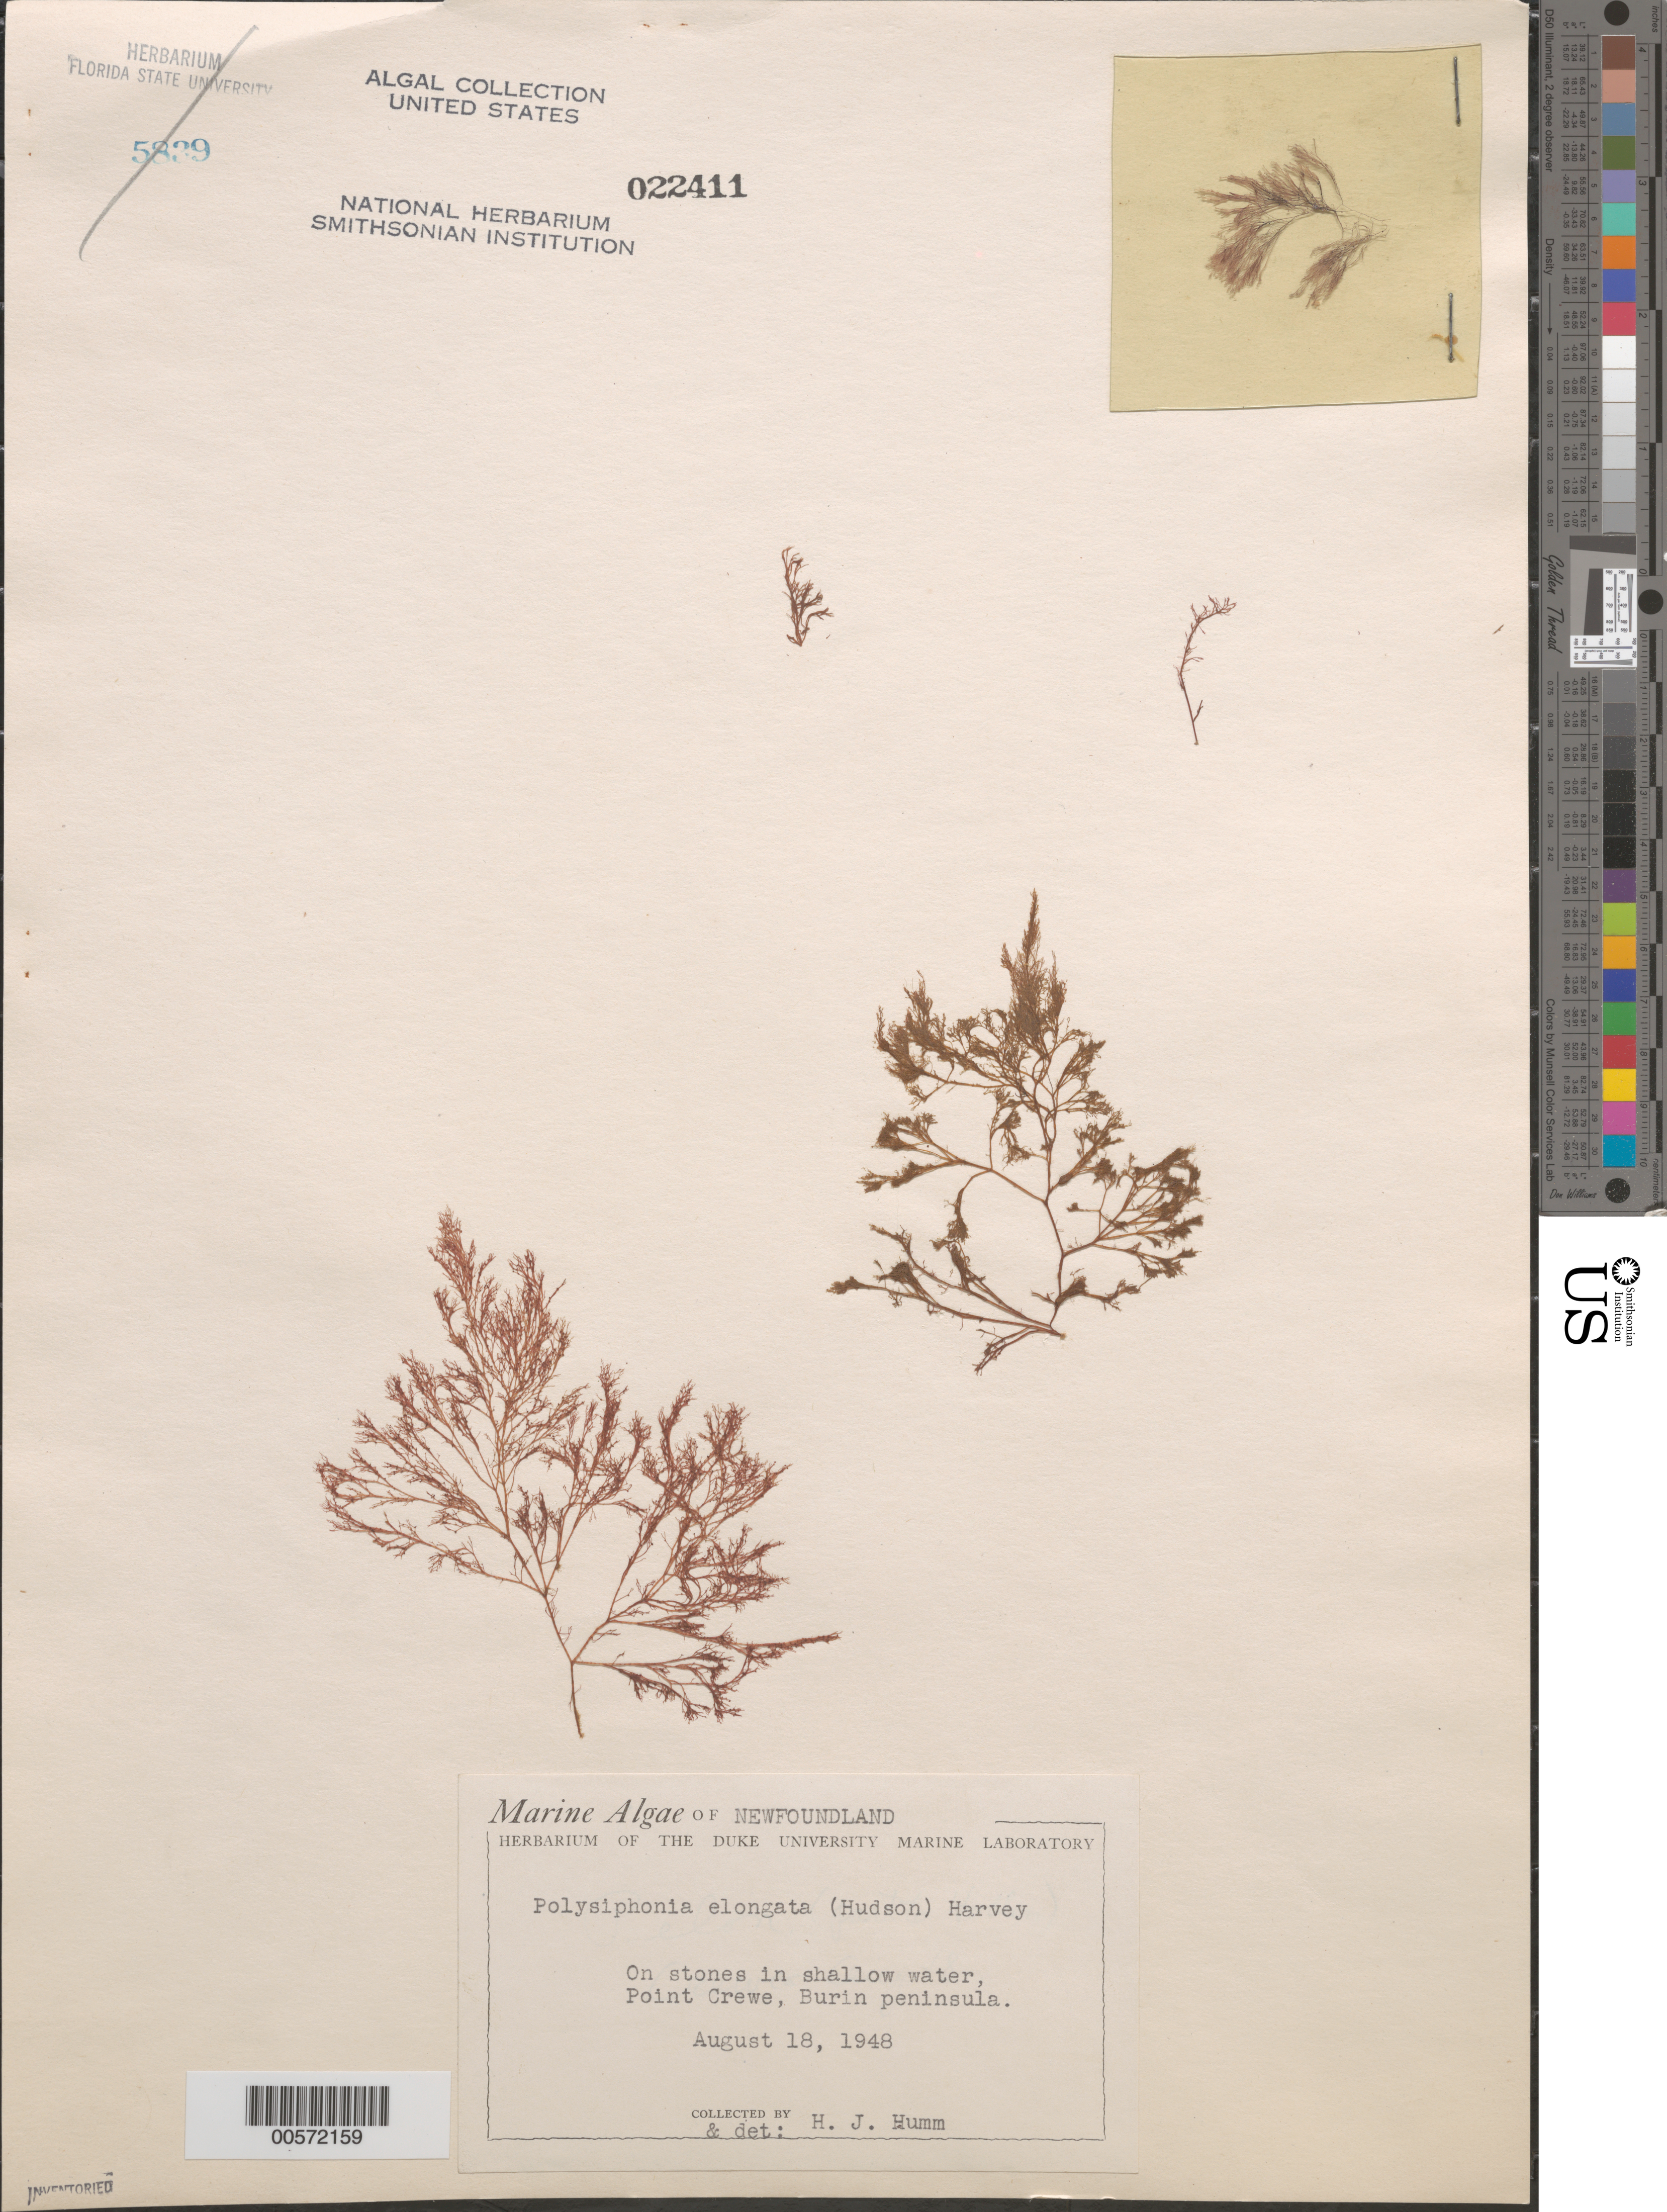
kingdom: Plantae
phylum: Rhodophyta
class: Florideophyceae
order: Ceramiales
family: Rhodomelaceae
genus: Carradoriella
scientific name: Carradoriella elongata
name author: (Hudson) Savoie & G.W. Saunders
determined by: Algae name updating Project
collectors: H. J. Humm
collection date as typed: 18 Aug 1948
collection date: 1948-08-18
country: Canada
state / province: Newfoundland and Labrador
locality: Point Crewe, Burin Peninsula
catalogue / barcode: US 22411